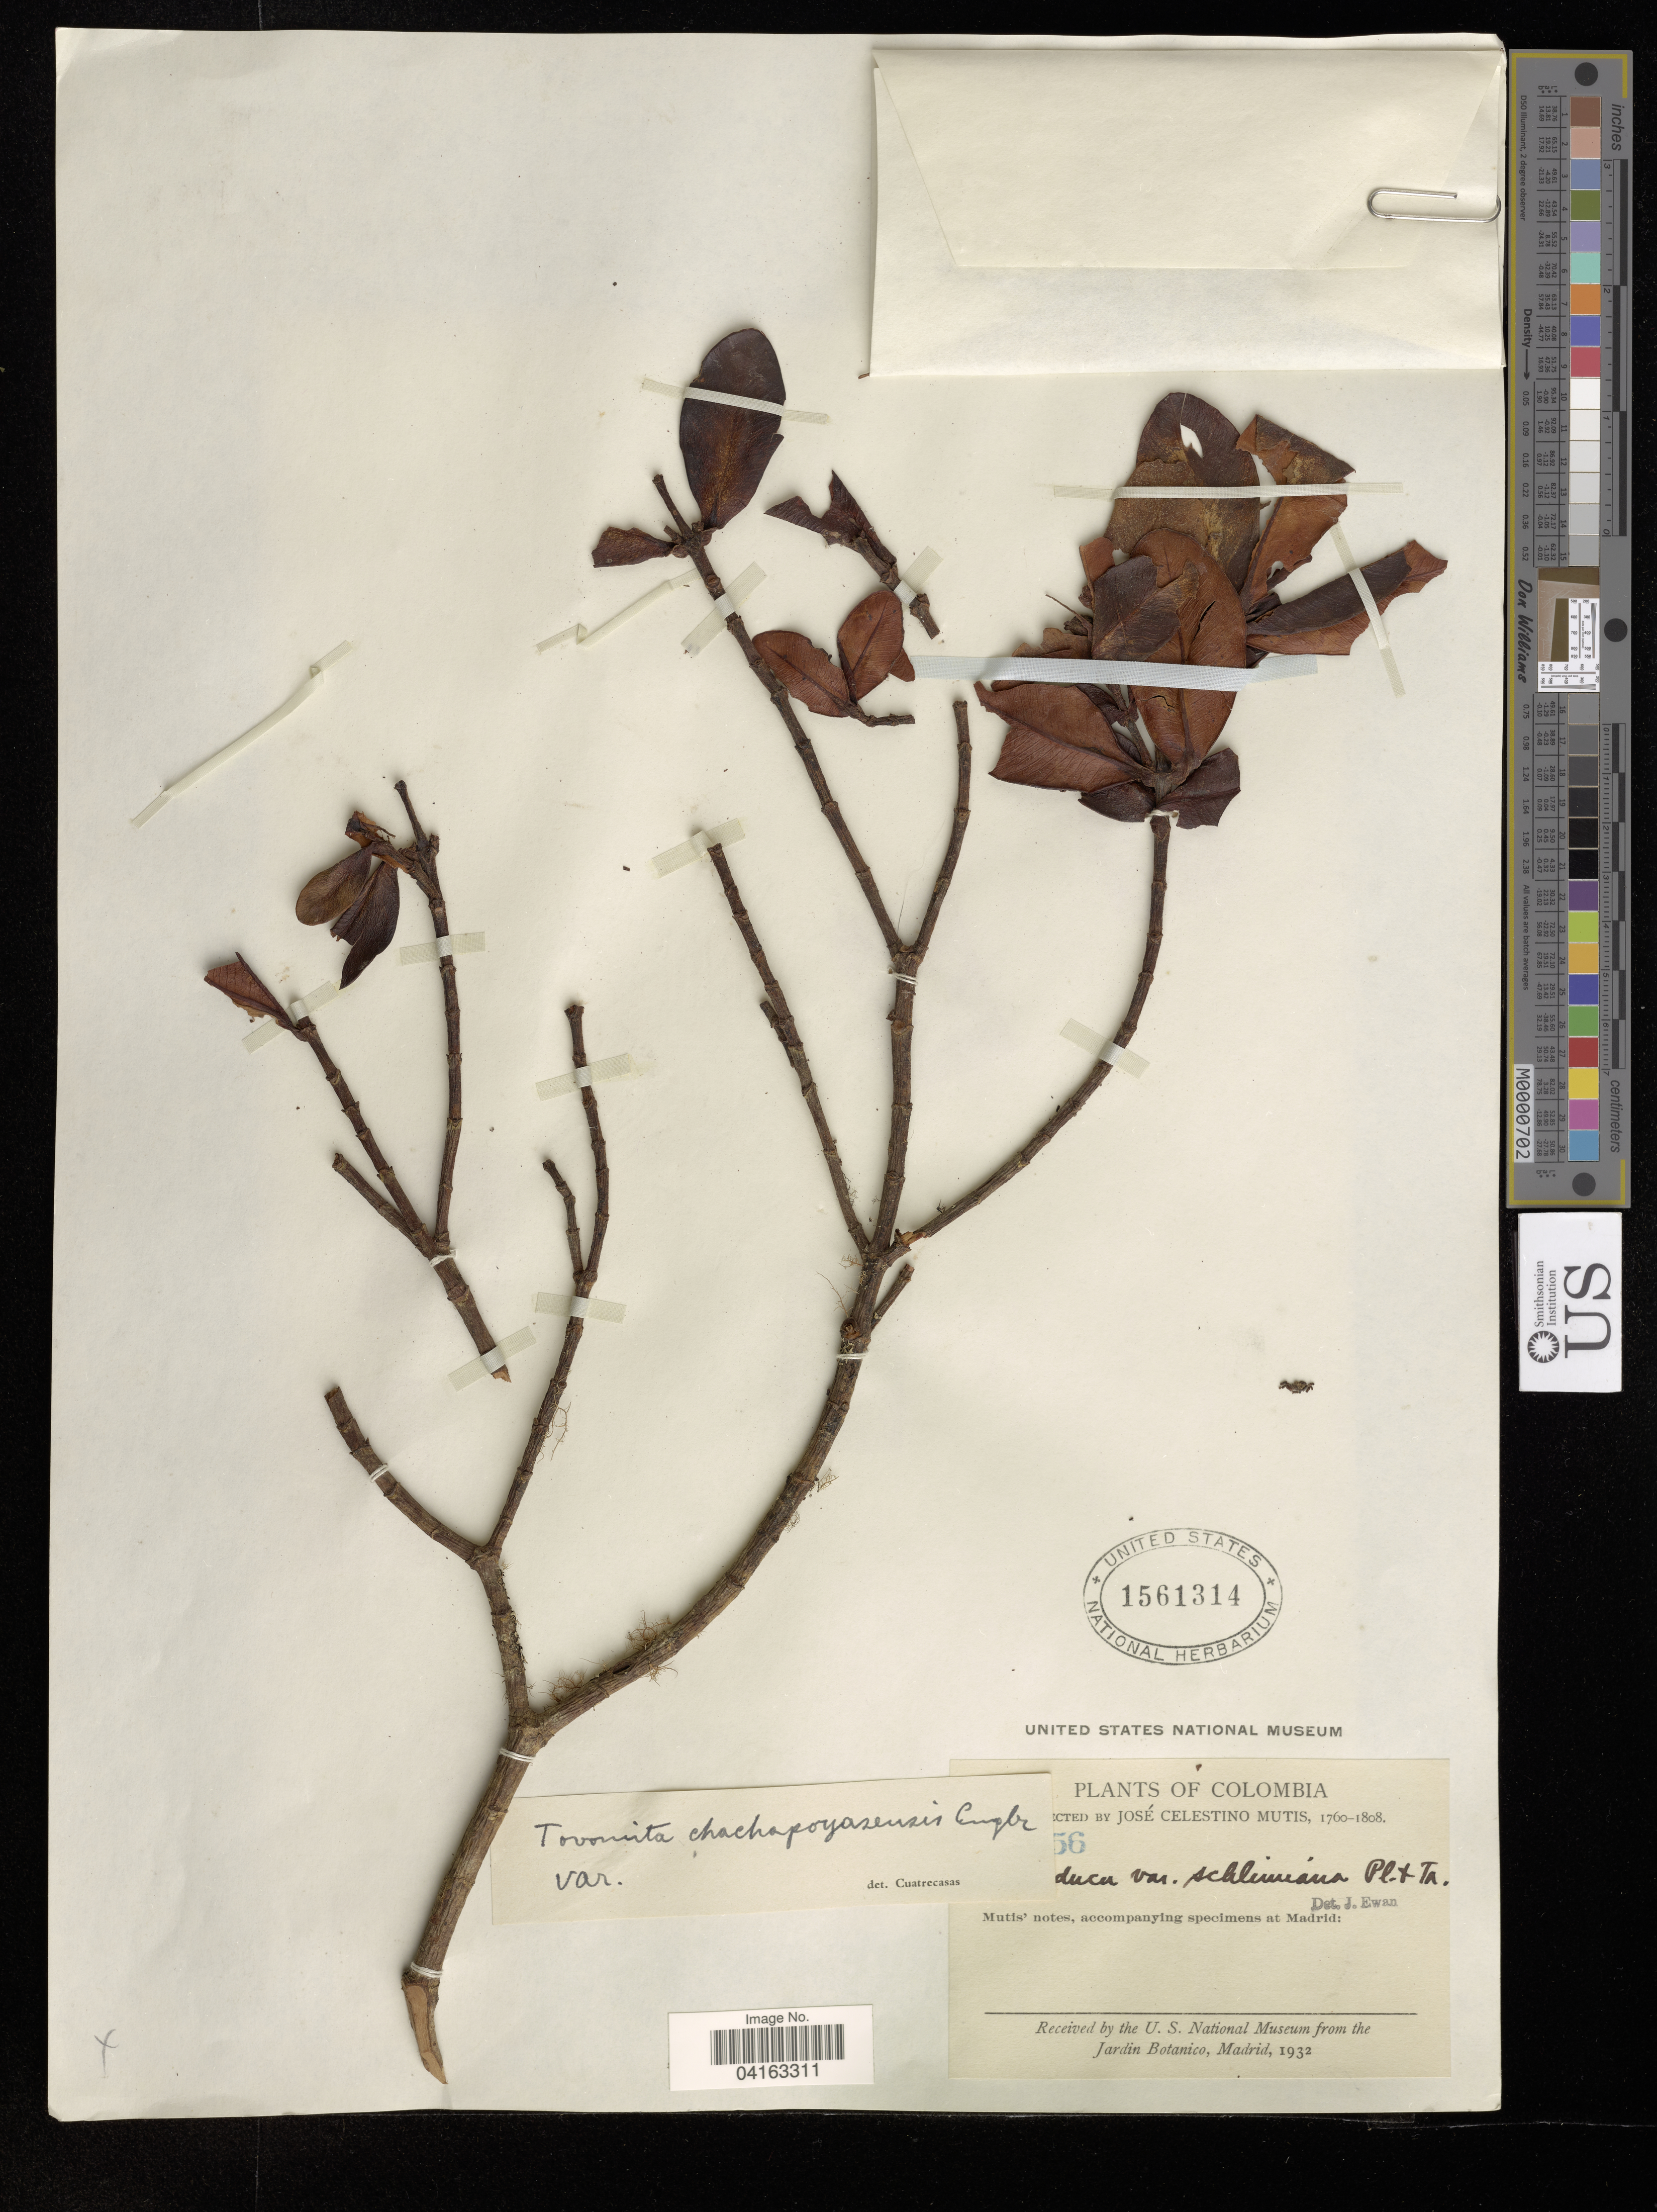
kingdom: Plantae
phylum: Tracheophyta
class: Magnoliopsida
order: Malpighiales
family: Clusiaceae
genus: Tovomita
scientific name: Tovomita chachapoyasensis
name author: Engl.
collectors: J. C. B. Mutis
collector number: !56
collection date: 1760/1808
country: Colombia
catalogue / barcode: US 1561314